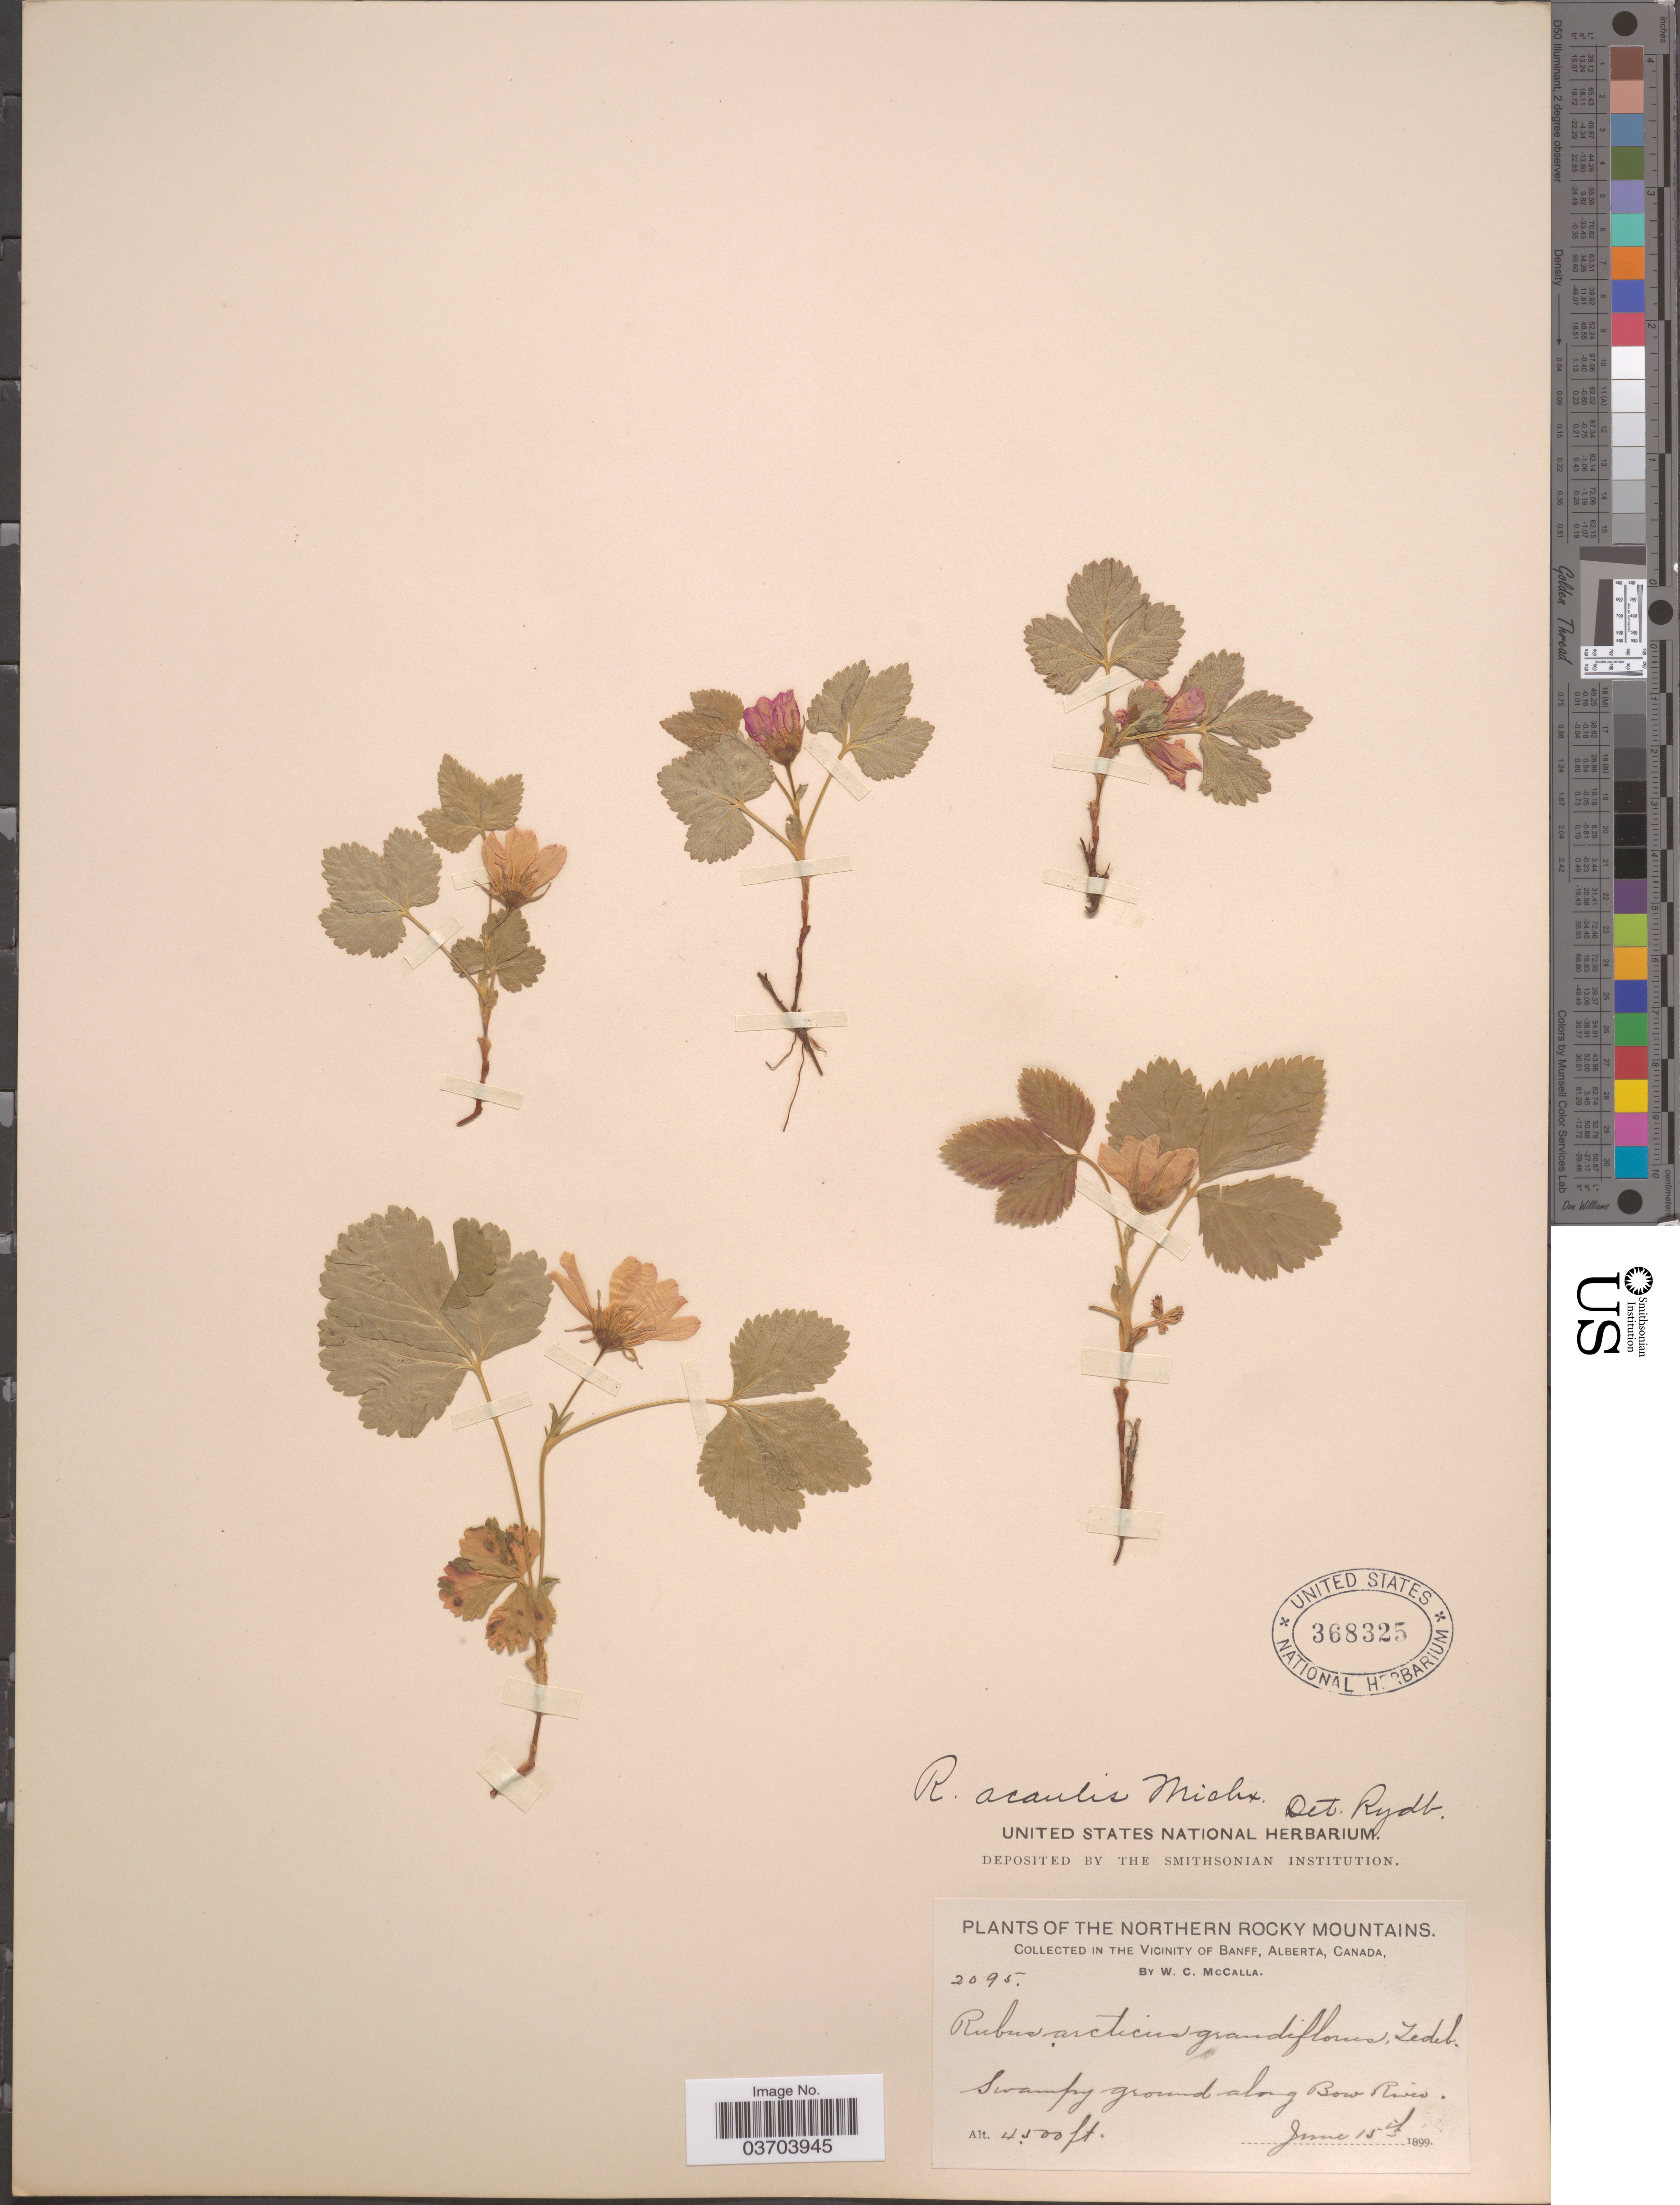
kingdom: Plantae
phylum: Tracheophyta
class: Magnoliopsida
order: Rosales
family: Rosaceae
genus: Rubus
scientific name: Rubus acaulis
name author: Michx.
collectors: W. McCalla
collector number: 2095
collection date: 1899-06-15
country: Canada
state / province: Alberta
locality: The Northern Rocky Mountains. In the vicinity of Banff. Swampy ground along Bow River.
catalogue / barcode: US 368325